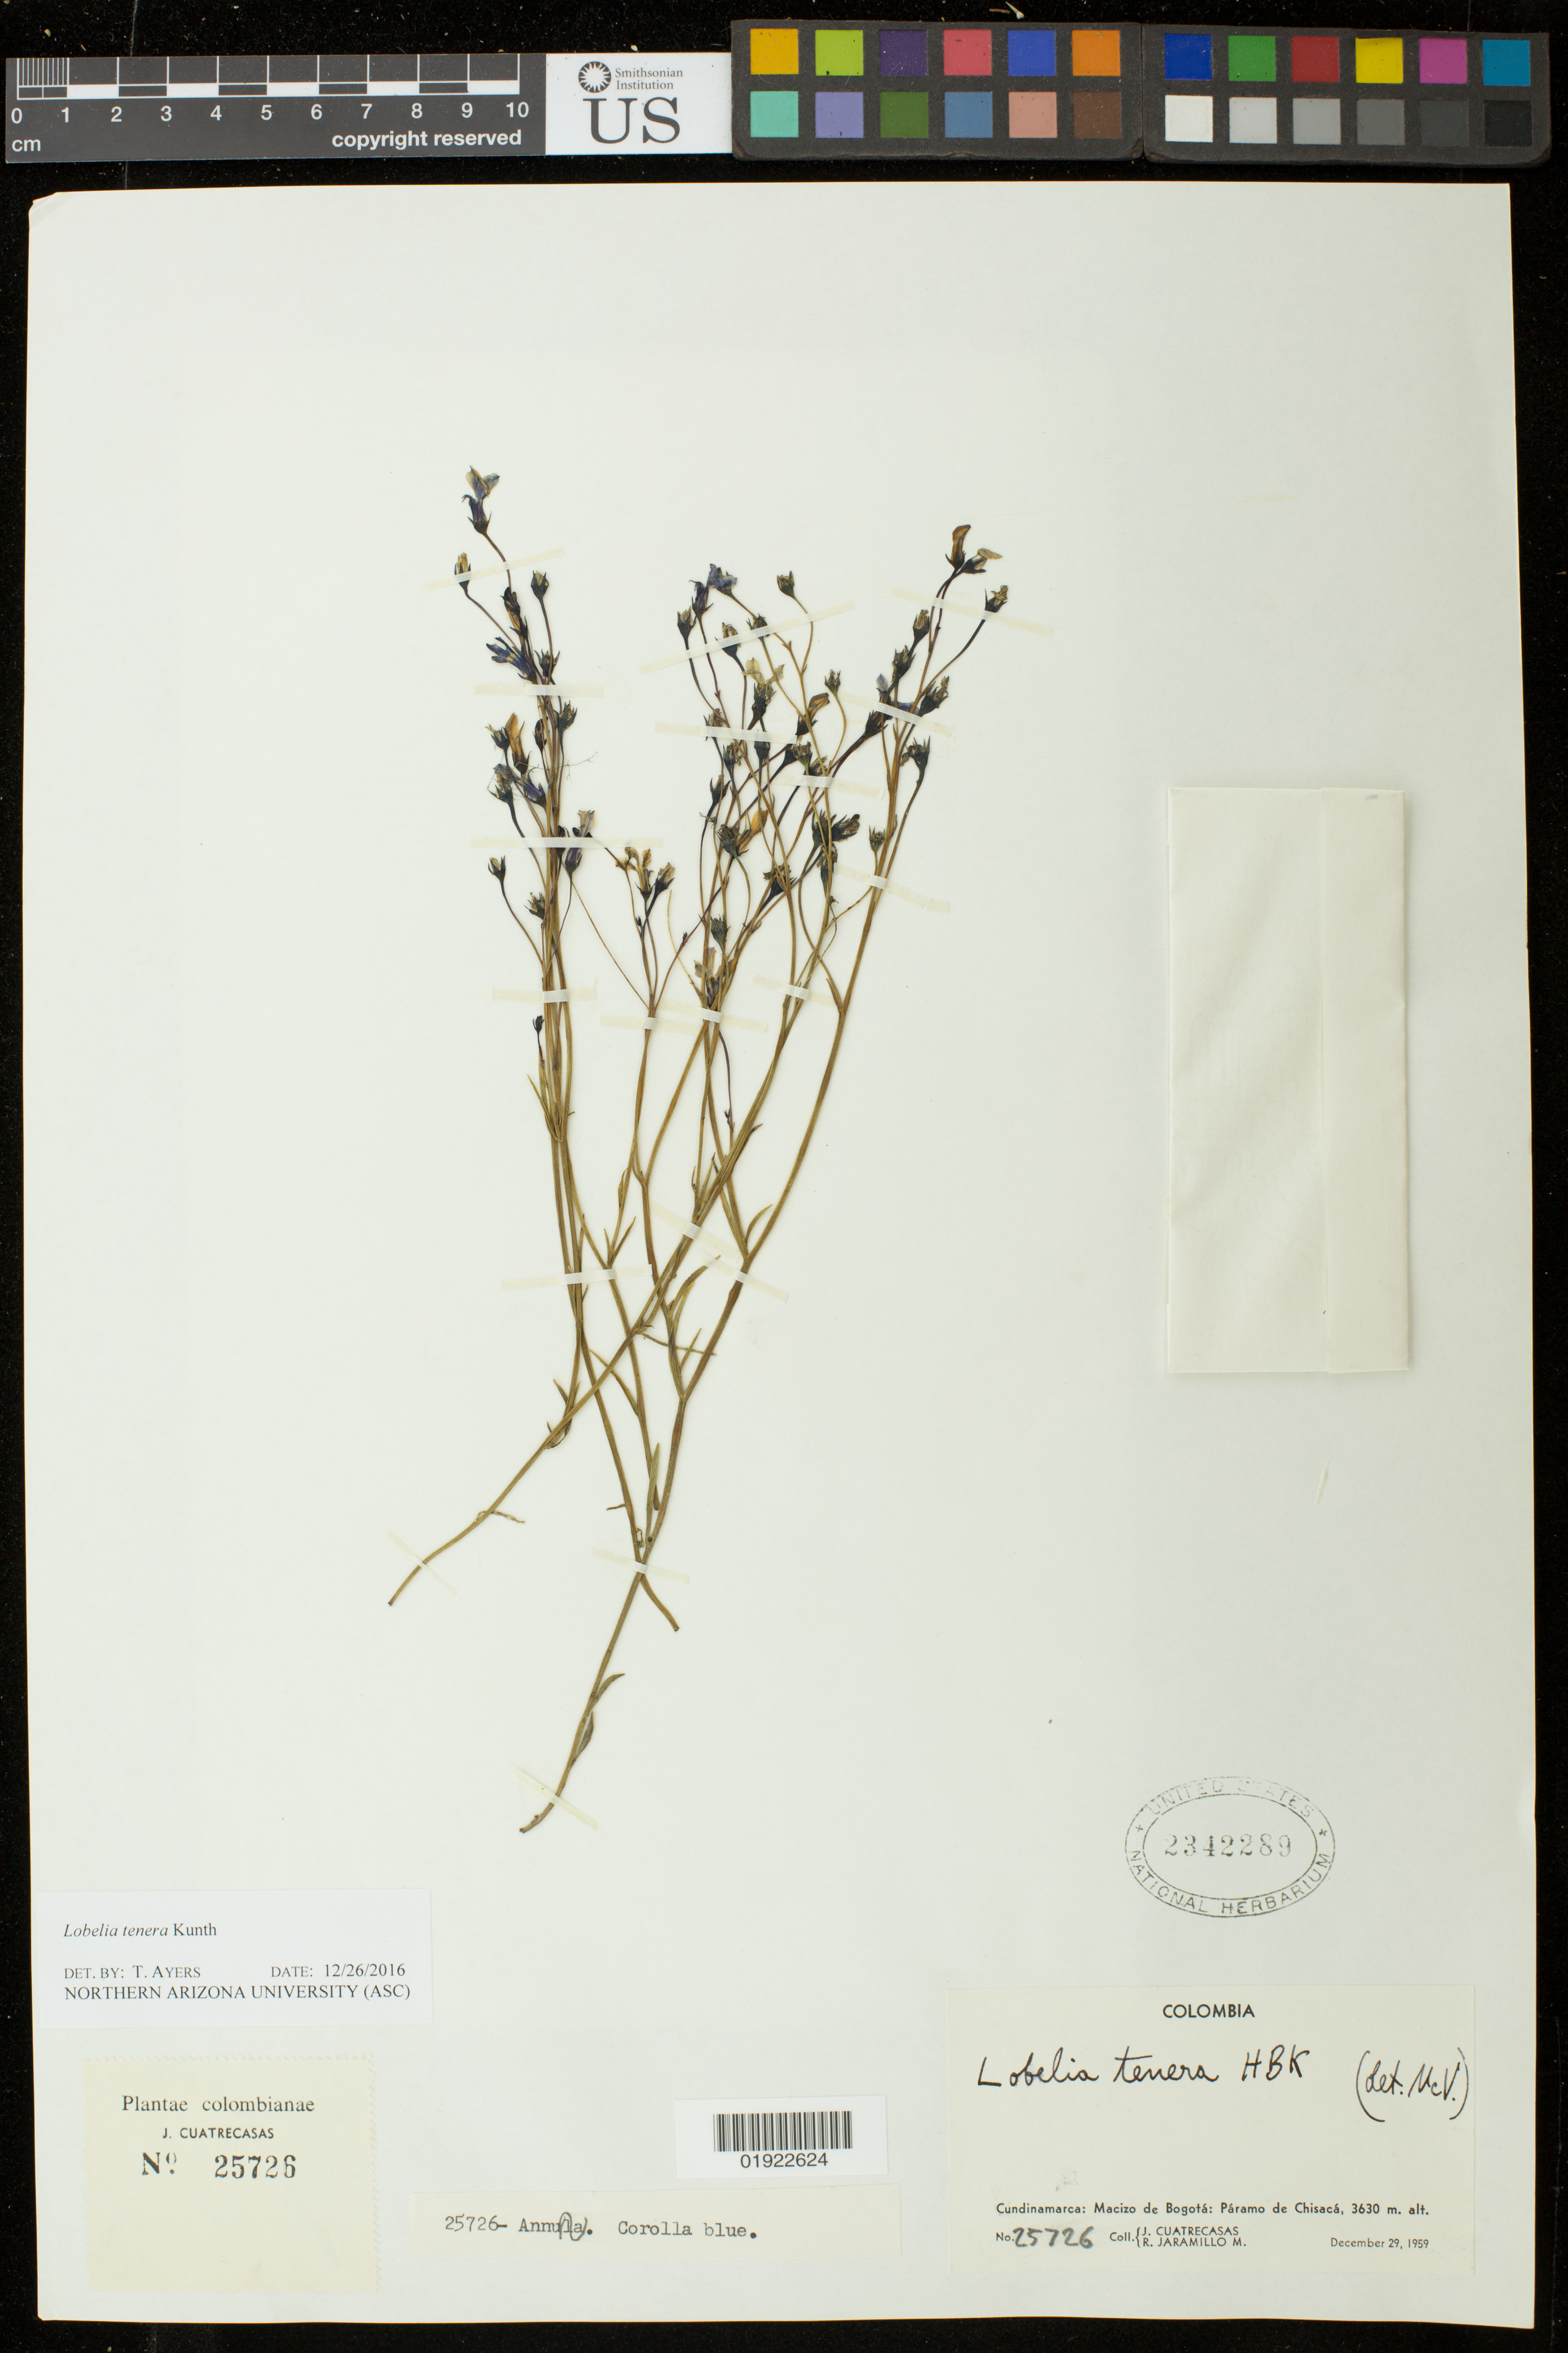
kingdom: Plantae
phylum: Tracheophyta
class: Magnoliopsida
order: Asterales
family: Campanulaceae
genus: Lobelia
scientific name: Lobelia tenera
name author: Kunth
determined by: Ayers, Tina J.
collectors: J. Cuatrecasas & R. Jaramillo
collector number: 25726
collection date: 1959-12-29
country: Colombia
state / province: Cundinamarca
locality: Macizo de Bogota: Paramo de Chisaca.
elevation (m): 3630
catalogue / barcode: US 2342289